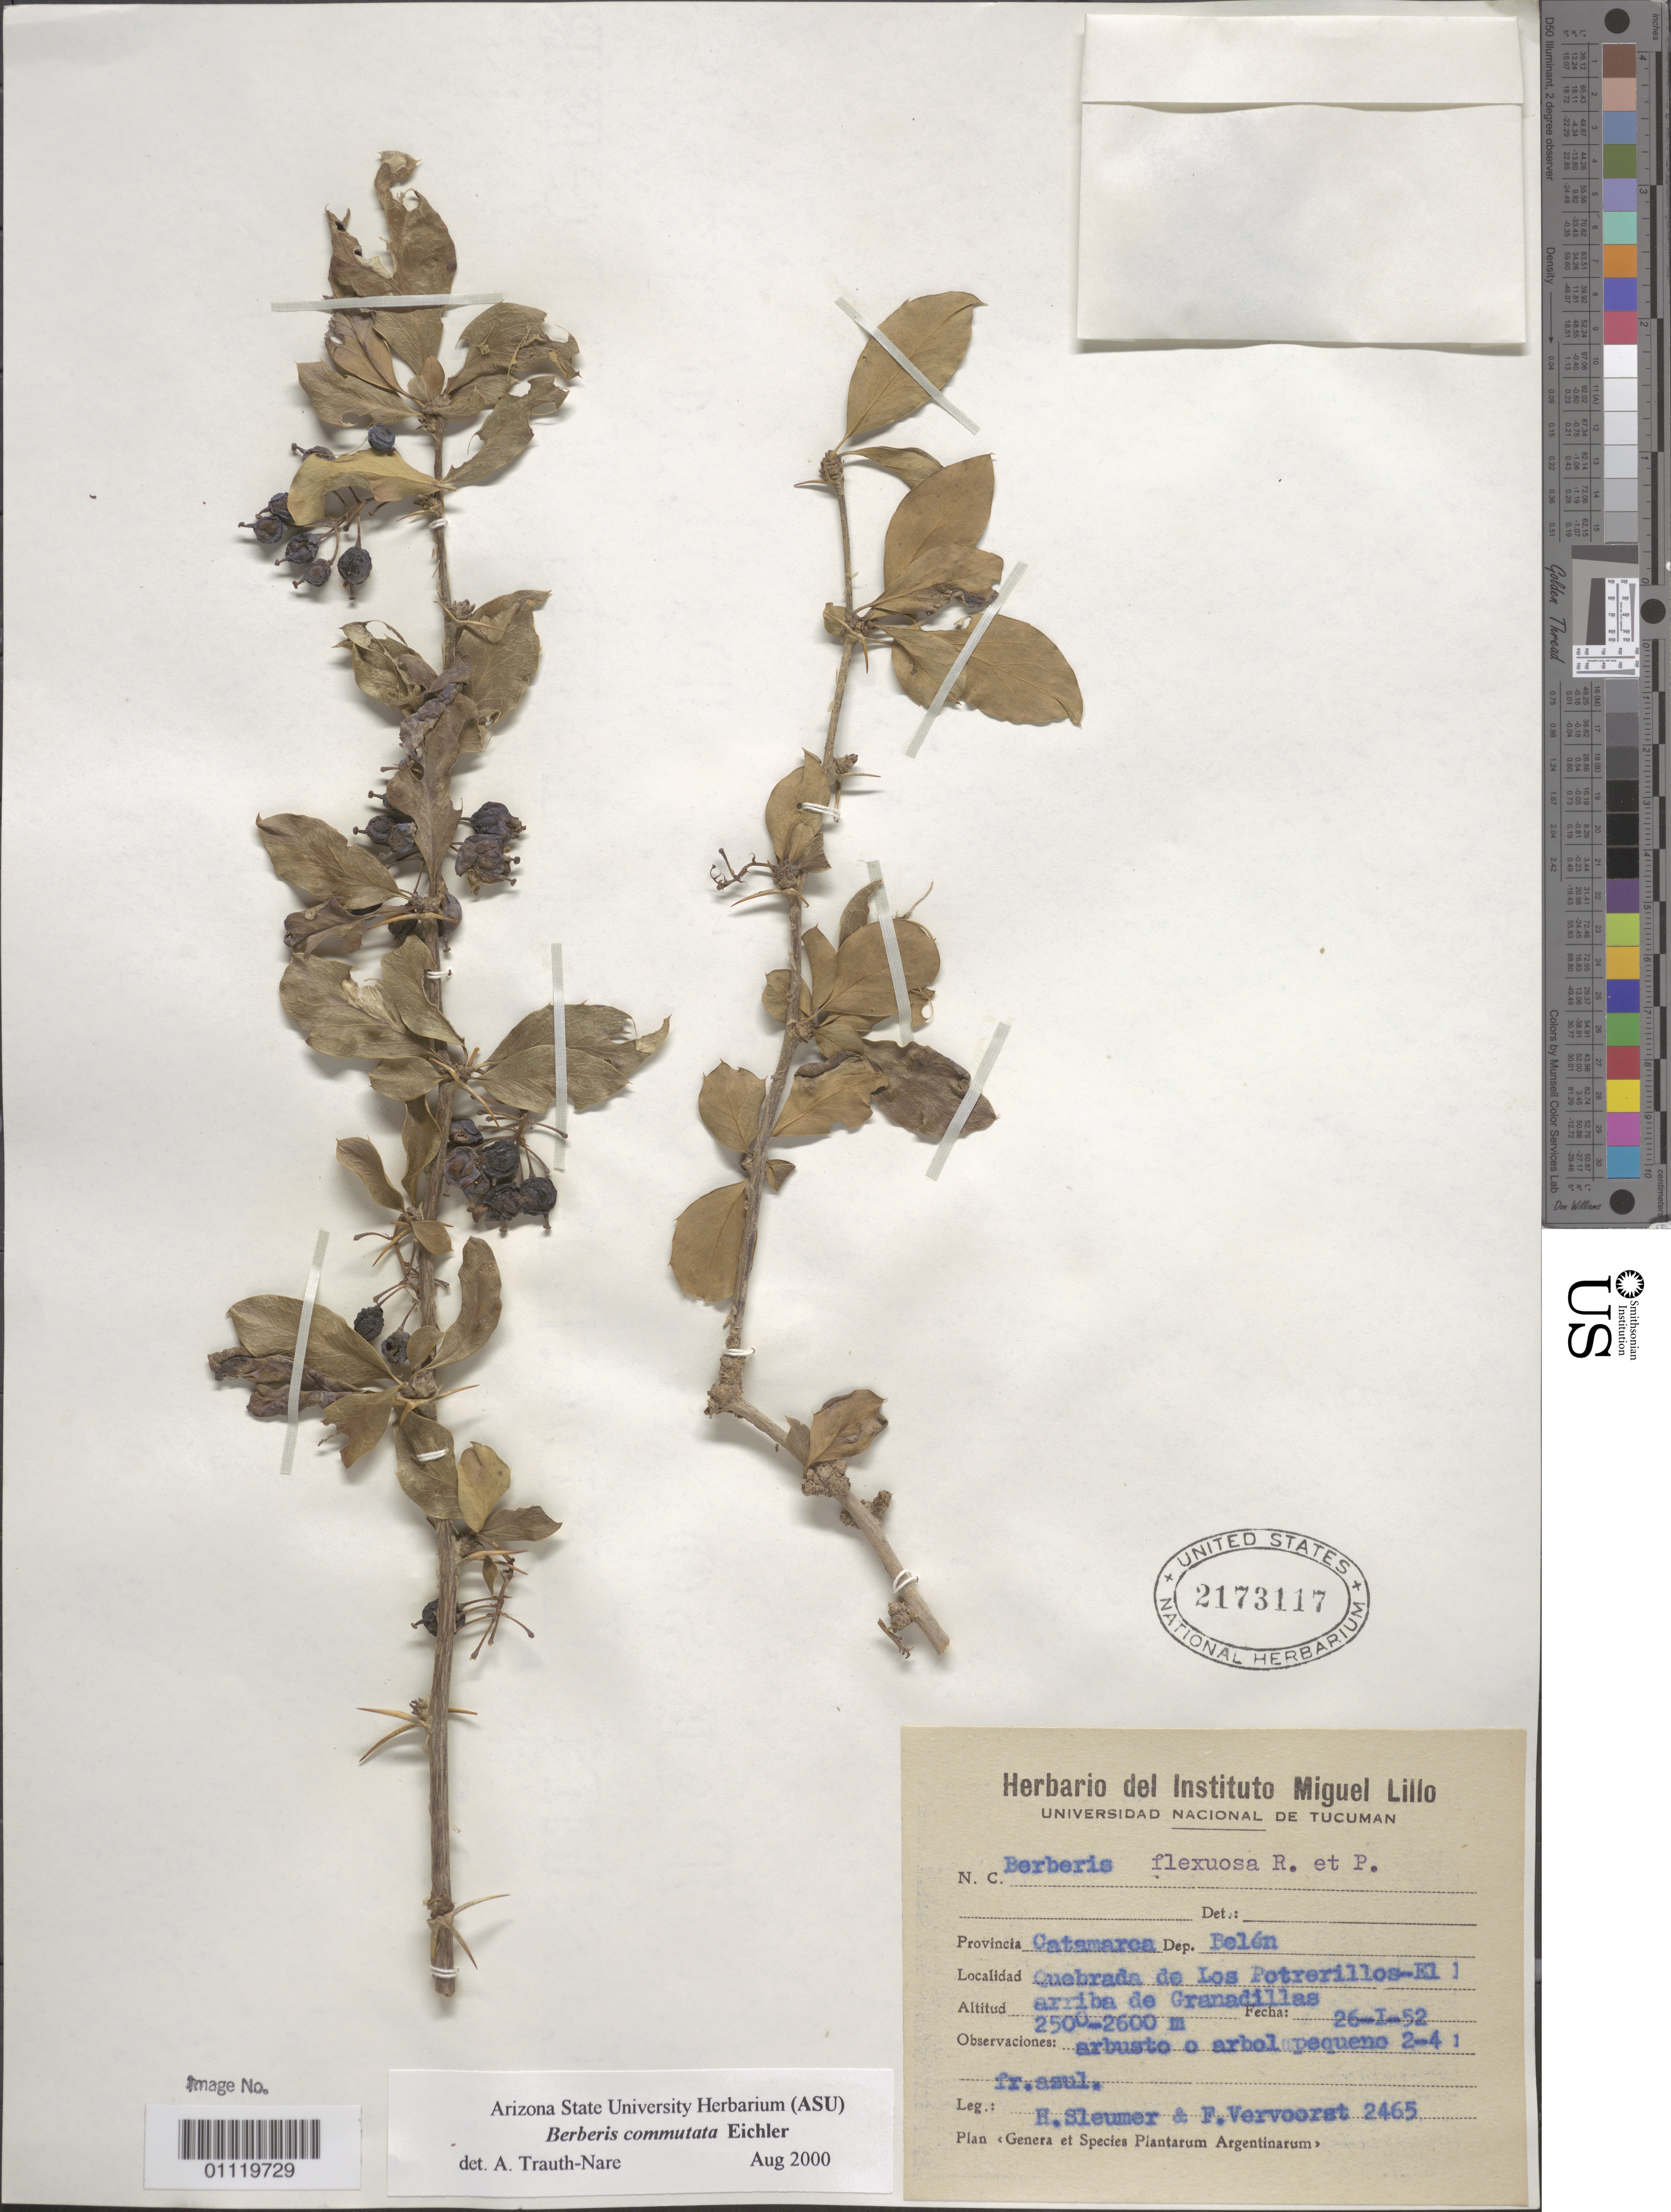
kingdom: Plantae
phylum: Tracheophyta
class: Magnoliopsida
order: Ranunculales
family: Berberidaceae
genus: Berberis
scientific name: Berberis commutata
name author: Eichler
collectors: H. O. Sleumer & F. Vervoorst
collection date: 1952-01-26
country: Argentina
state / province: Catamarca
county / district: Belen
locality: Los Potrerillos brook, above Granadillas.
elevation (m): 2500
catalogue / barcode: US 2173117